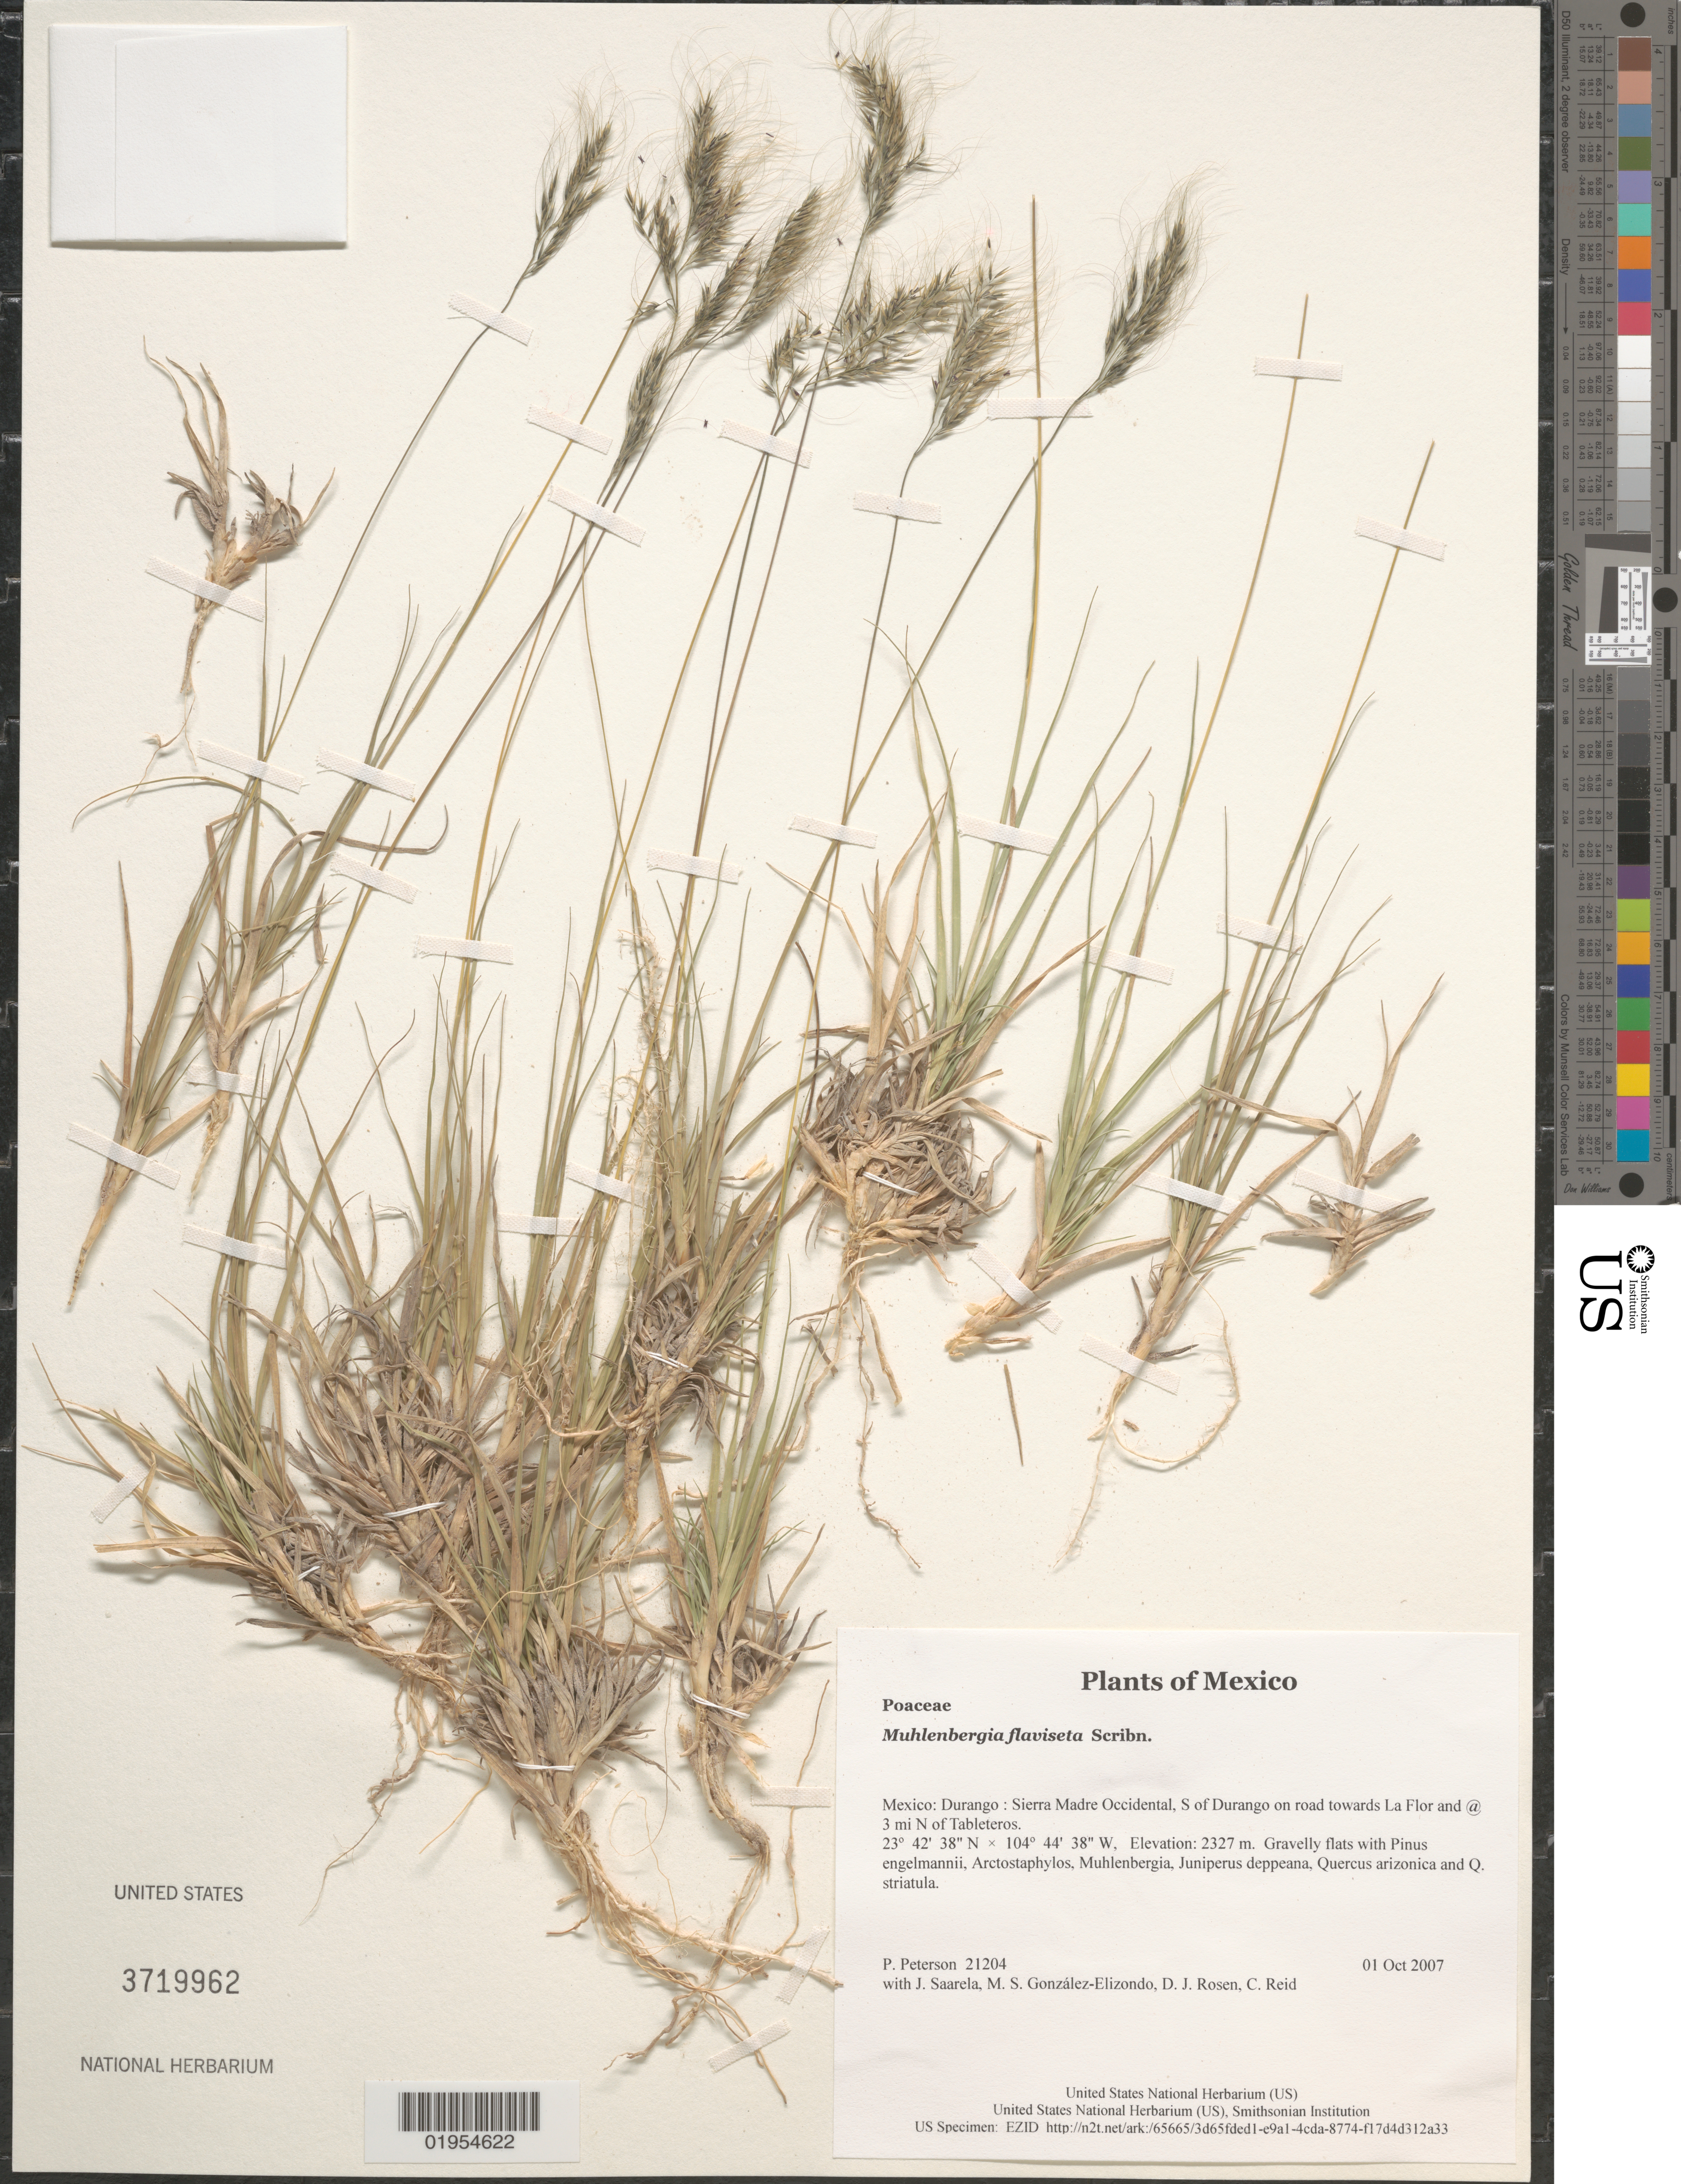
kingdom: Plantae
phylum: Tracheophyta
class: Liliopsida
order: Poales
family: Poaceae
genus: Muhlenbergia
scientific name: Muhlenbergia flaviseta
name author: Scribn.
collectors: P. M. Peterson, J. Saarela, M. S. González-Elizondo, D. J. Rosen & C. Reid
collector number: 21204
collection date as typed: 01 Oct 2007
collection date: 2007-10-01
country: Mexico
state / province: Durango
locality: Sierra Madre Occidental, S of Durango on road towards La Flor and @ 3 mi N of Tableteros.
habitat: Gravelly flats with Pinus engelmannii, Arctostaphylos, Muhlenbergia, Juniperus deppeana, Quercus arizonica and Q. striatula.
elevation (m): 2327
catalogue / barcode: US 3719962